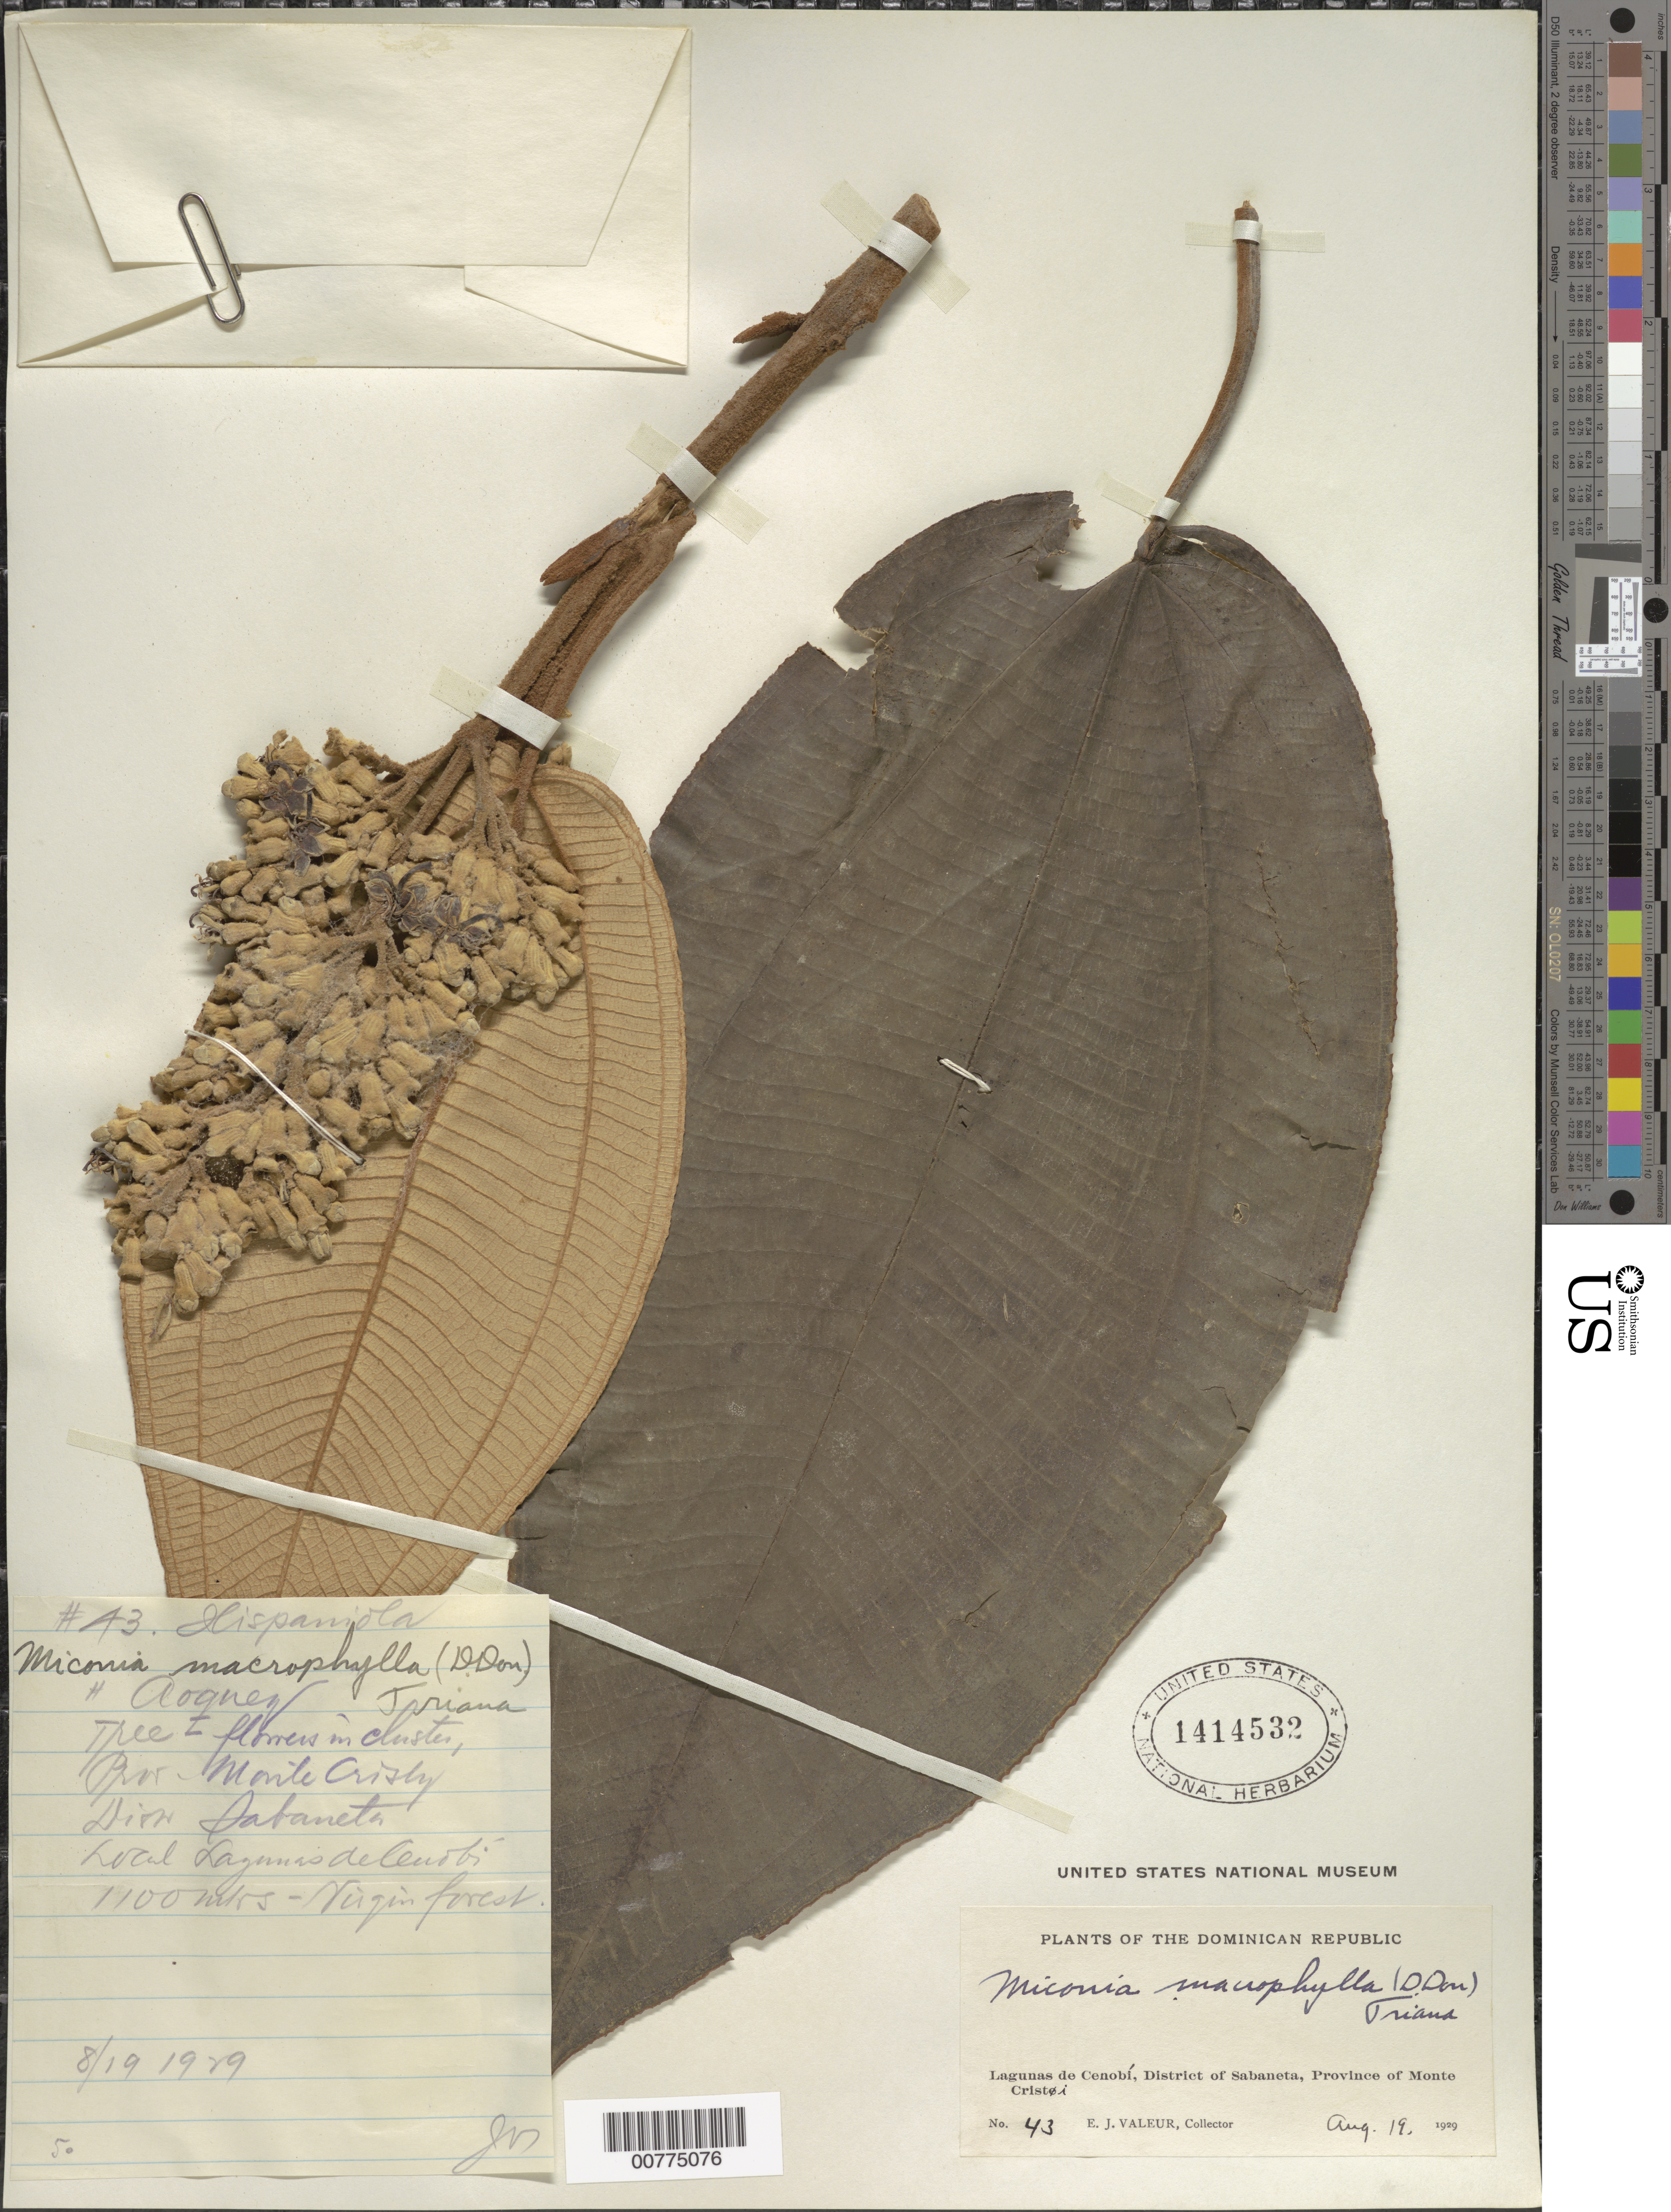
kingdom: Plantae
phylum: Tracheophyta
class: Magnoliopsida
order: Myrtales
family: Melastomataceae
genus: Miconia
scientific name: Miconia serrulata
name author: (DC.) Naudin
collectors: E. Valeur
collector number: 43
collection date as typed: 19 Aug 1929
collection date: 1929-08-19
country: Dominican Republic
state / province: Monte Cristi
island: Hispaniola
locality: Sabaneta, Lagunas de Cenobí.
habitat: Virgin forest.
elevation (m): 1100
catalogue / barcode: US 1414532